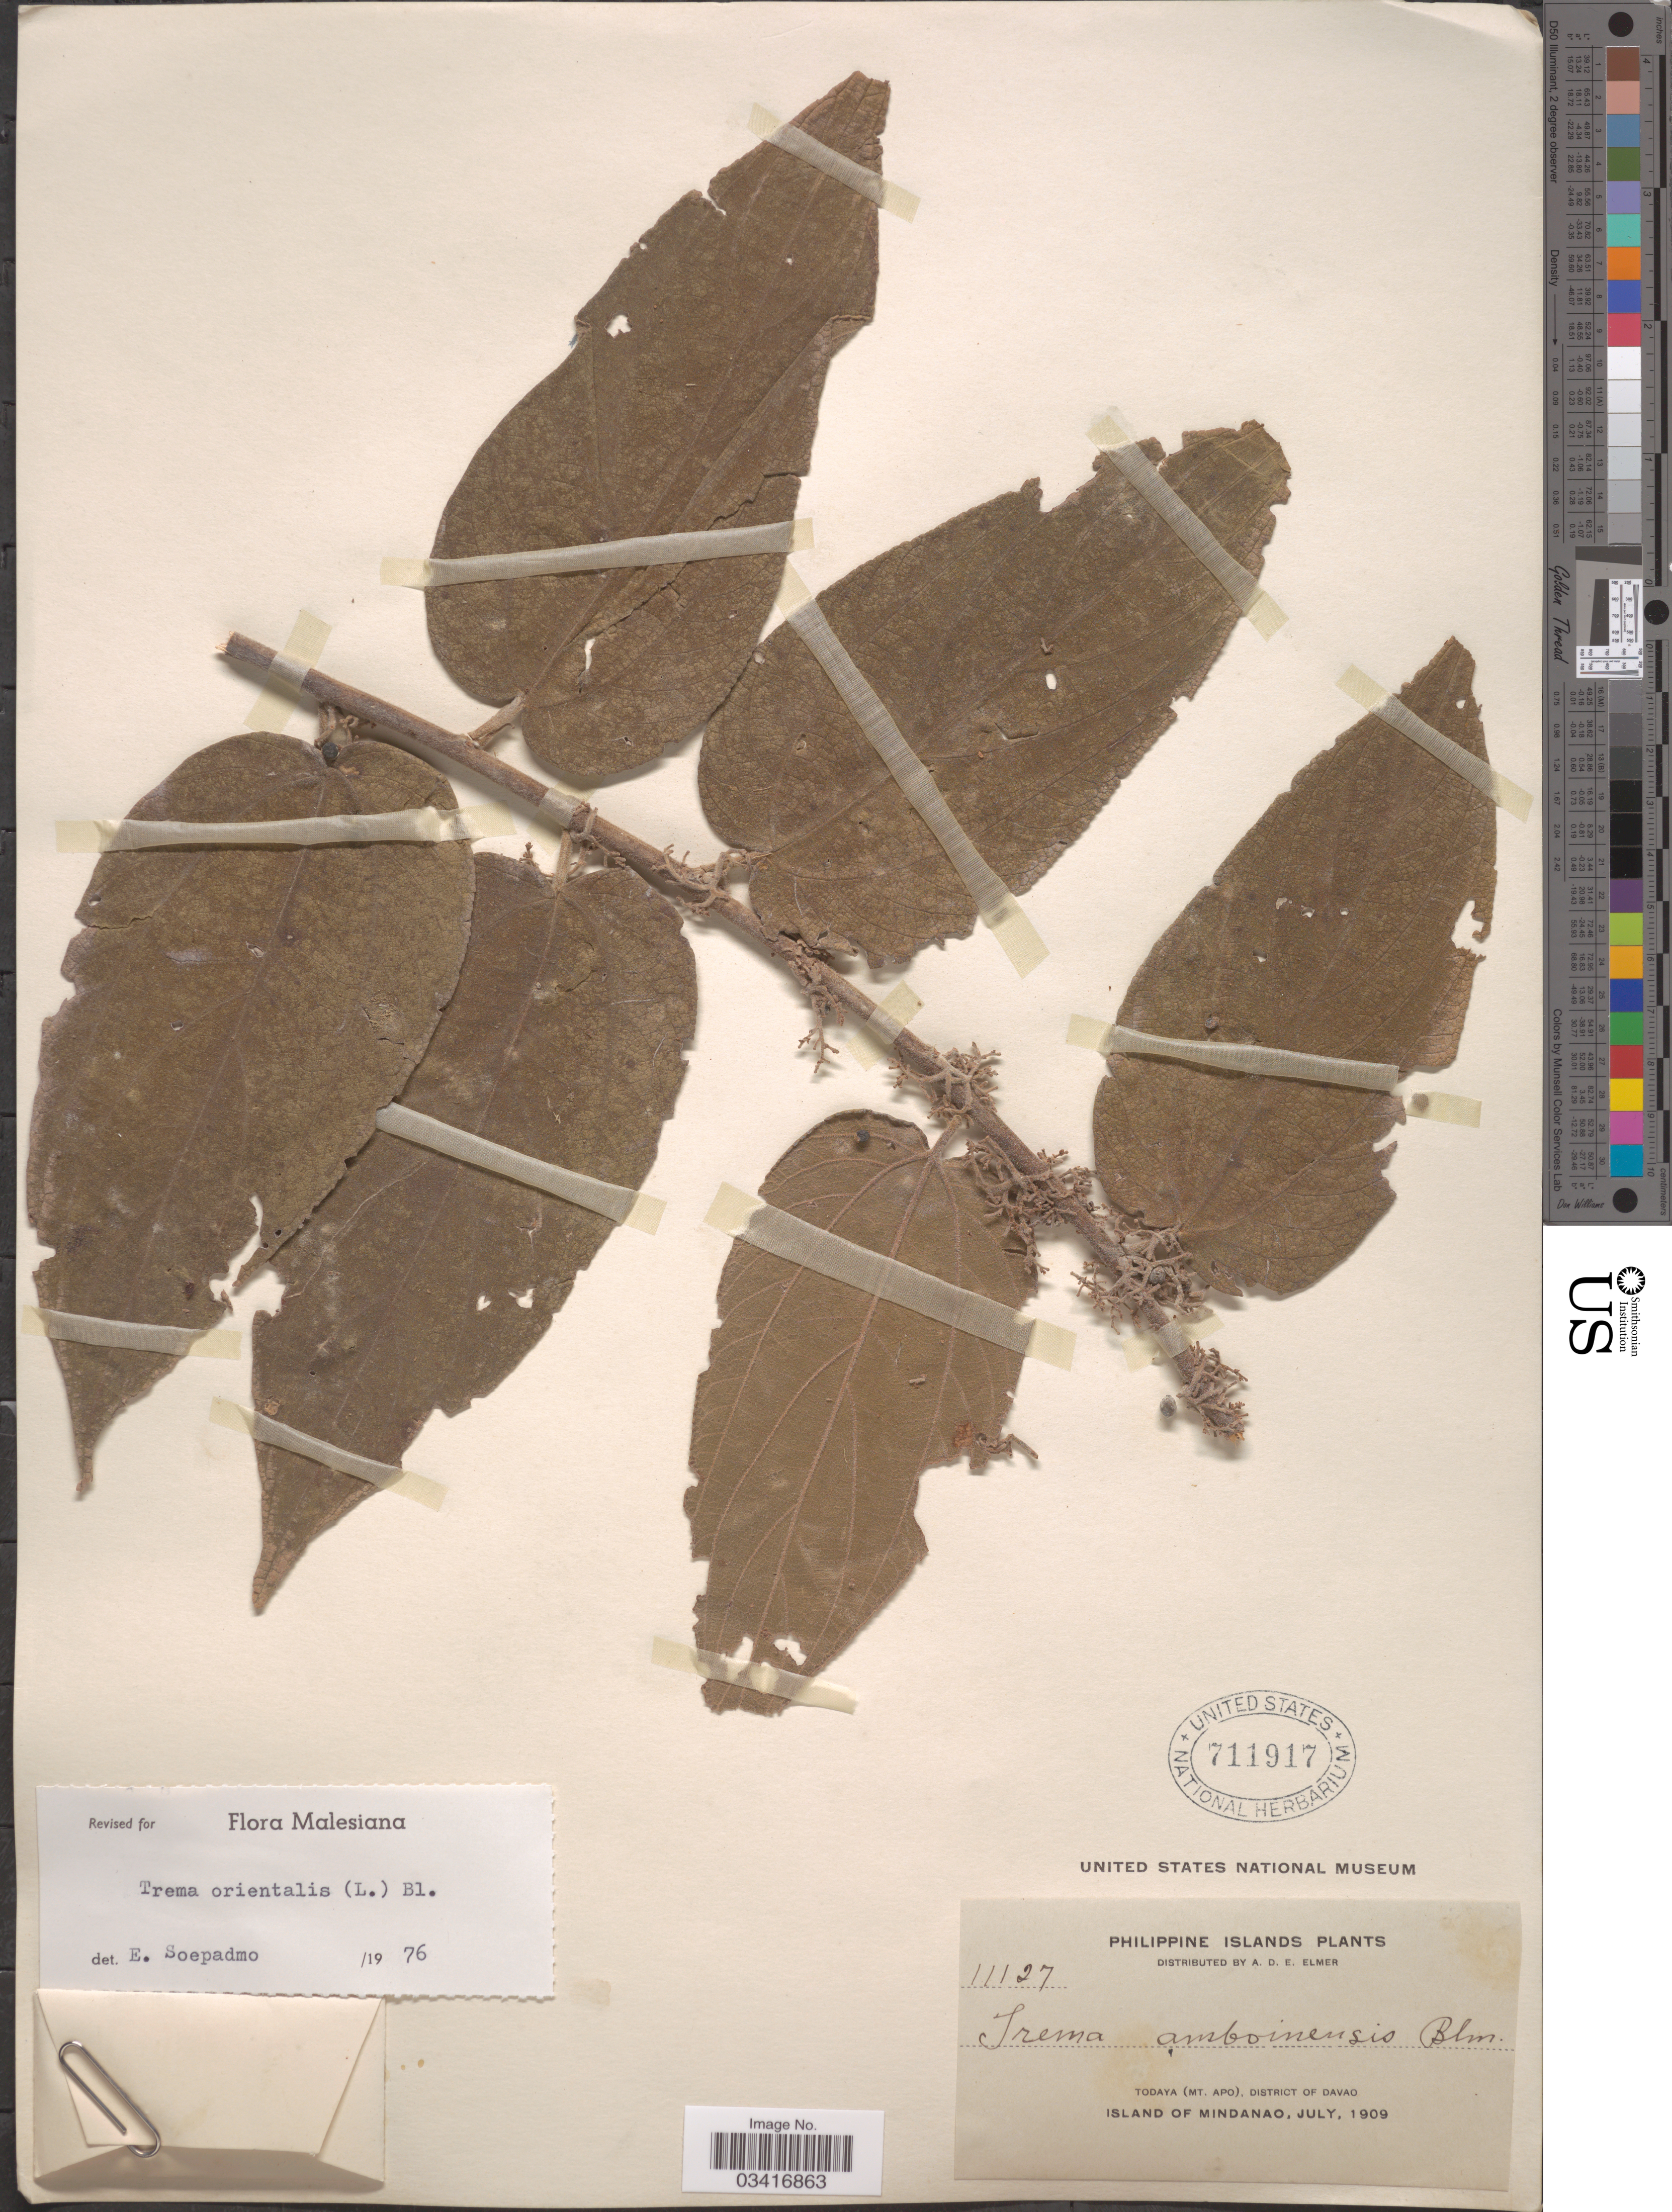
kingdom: Plantae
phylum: Tracheophyta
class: Magnoliopsida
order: Rosales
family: Cannabaceae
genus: Trema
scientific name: Trema orientale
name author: (L.) Blume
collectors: A. D. E. Elmer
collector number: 11127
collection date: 1909-07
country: Philippines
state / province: Davao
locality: Todaya (Mt. Apo), District of Davao. Island of Mindanao.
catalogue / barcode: US 711917